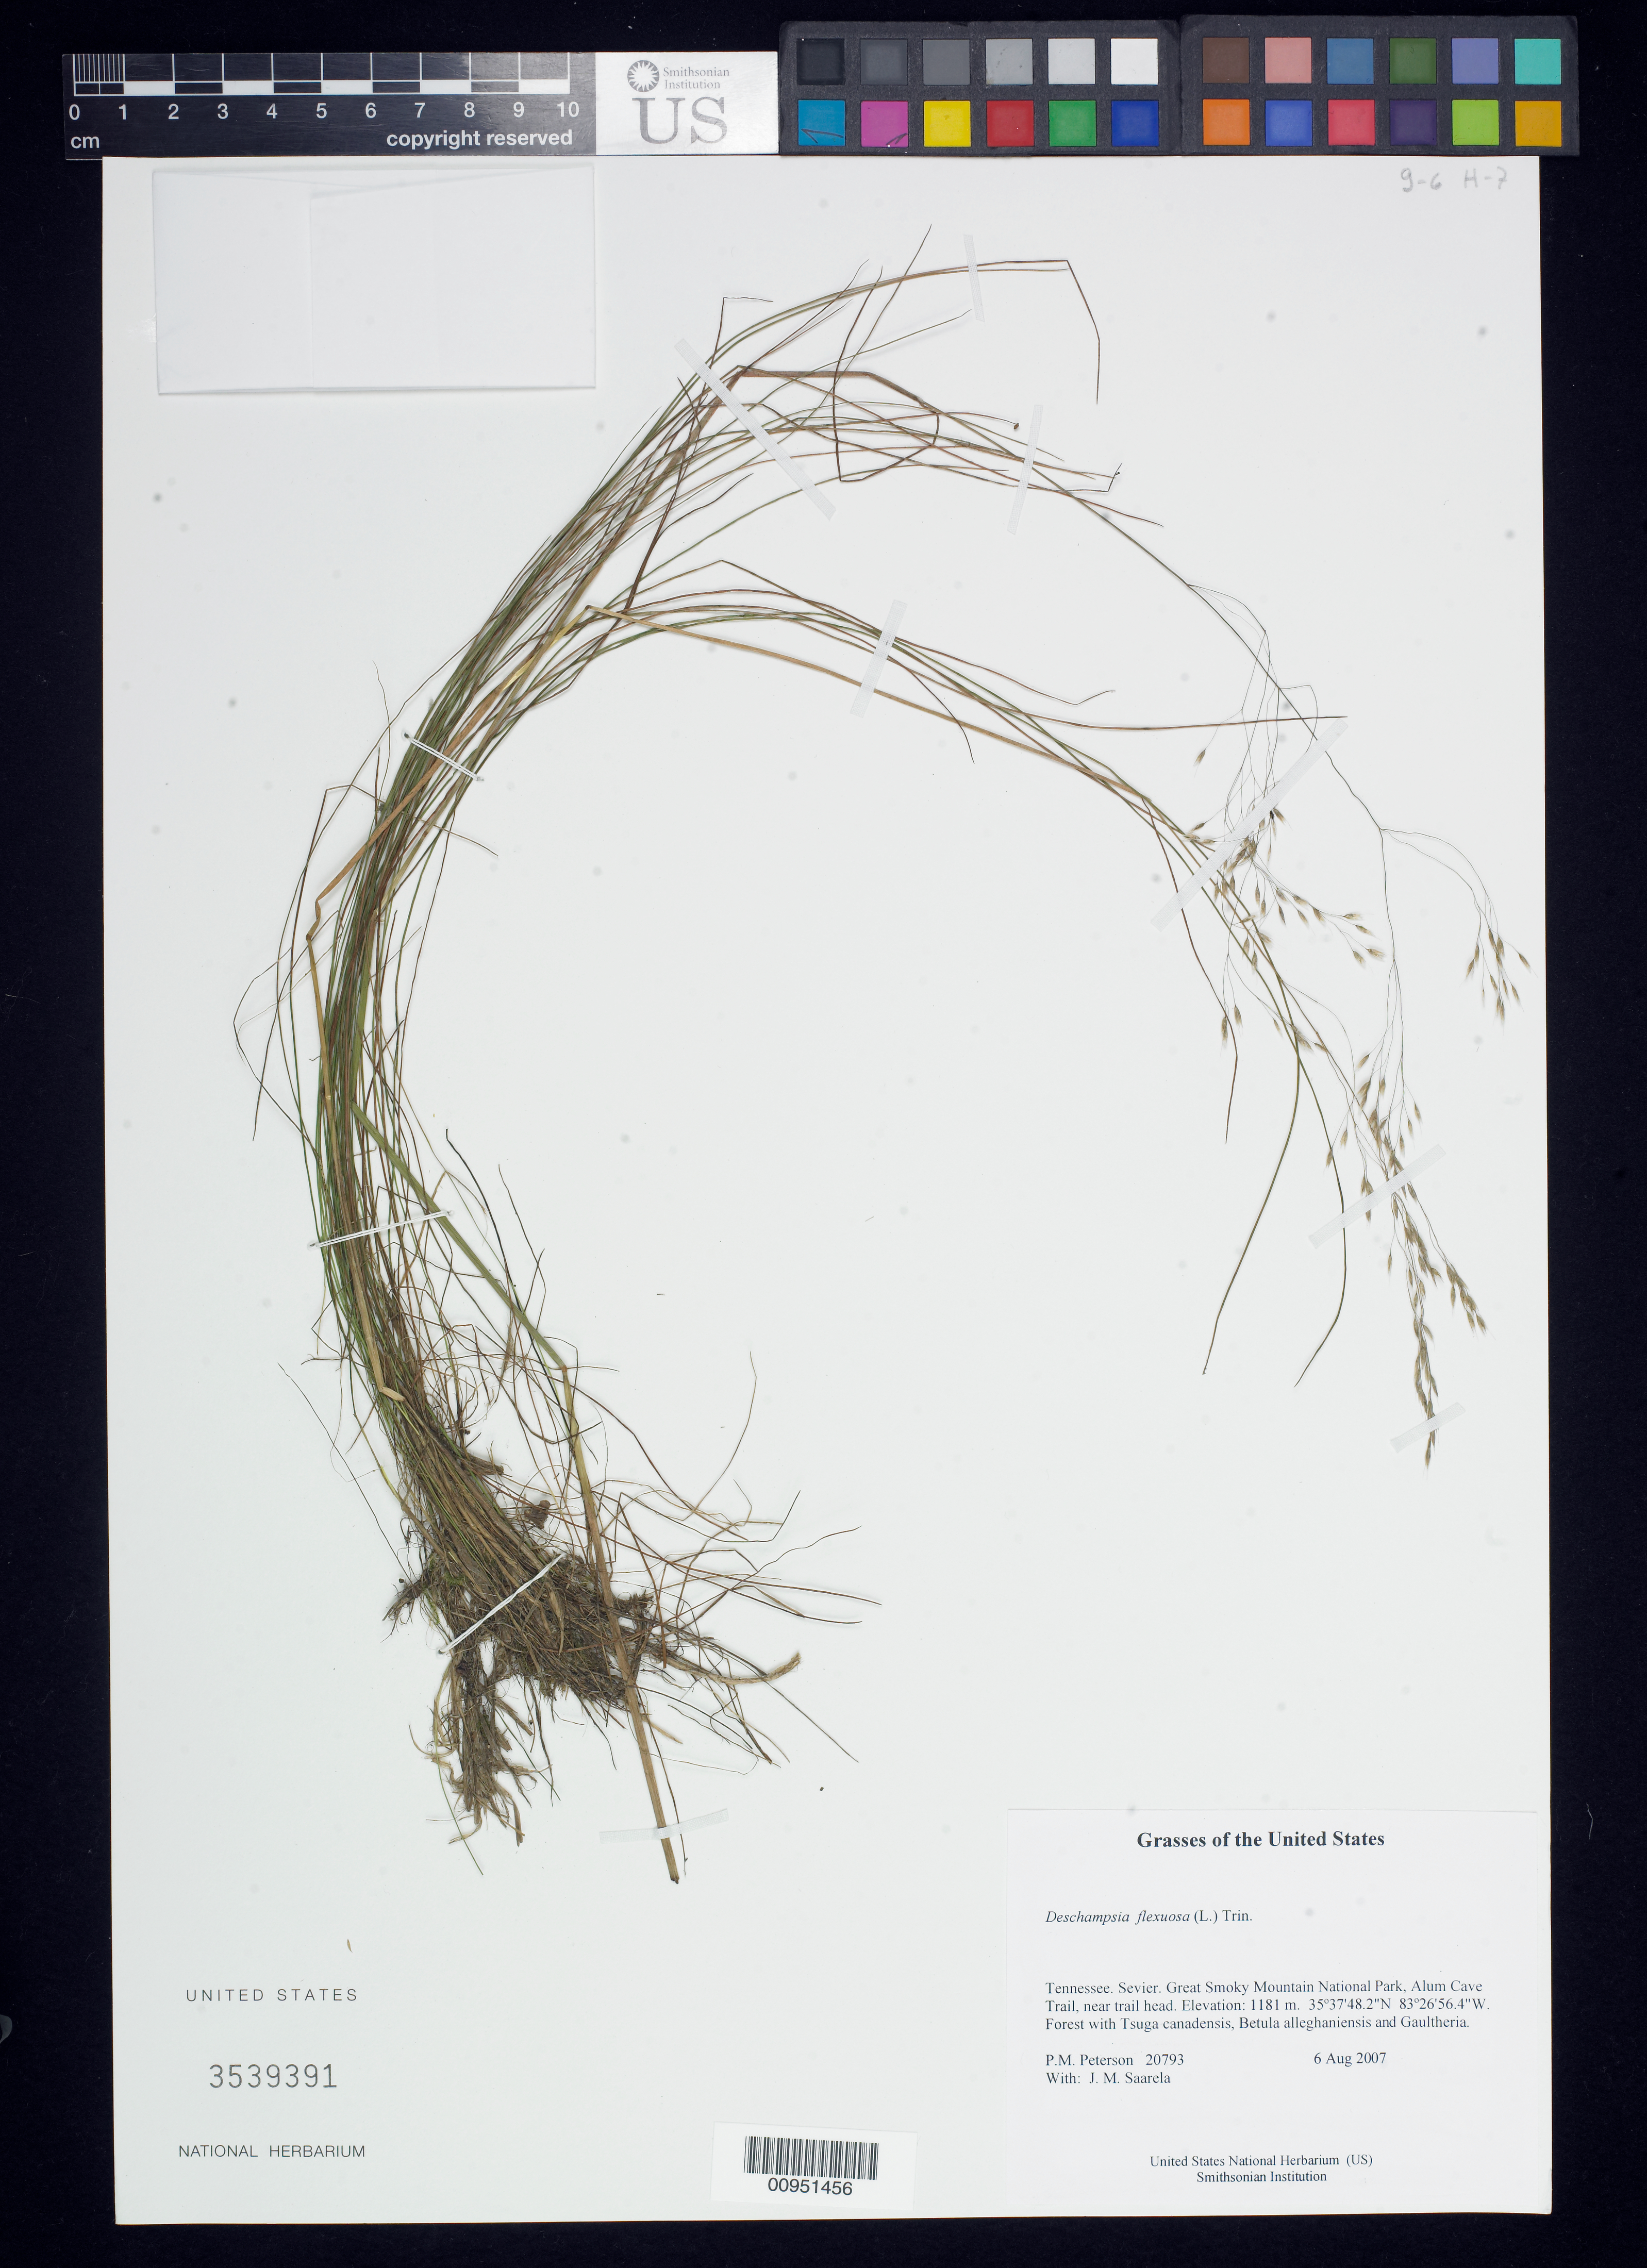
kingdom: Plantae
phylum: Tracheophyta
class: Liliopsida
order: Poales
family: Poaceae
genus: Avenella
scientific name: Avenella flexuosa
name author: (L.) Drejer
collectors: P. M. Peterson & J. Saarela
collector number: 20793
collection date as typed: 06 Aug 2007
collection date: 2007-08-06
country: United States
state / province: Tennessee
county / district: Sevier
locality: Great Smoky Mountain National Park, Alum Cave Trail, near trail head.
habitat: Forest with Tsuga canadensis, Betula alleghaniensis and Gaultheria.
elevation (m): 1181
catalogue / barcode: US 3539391